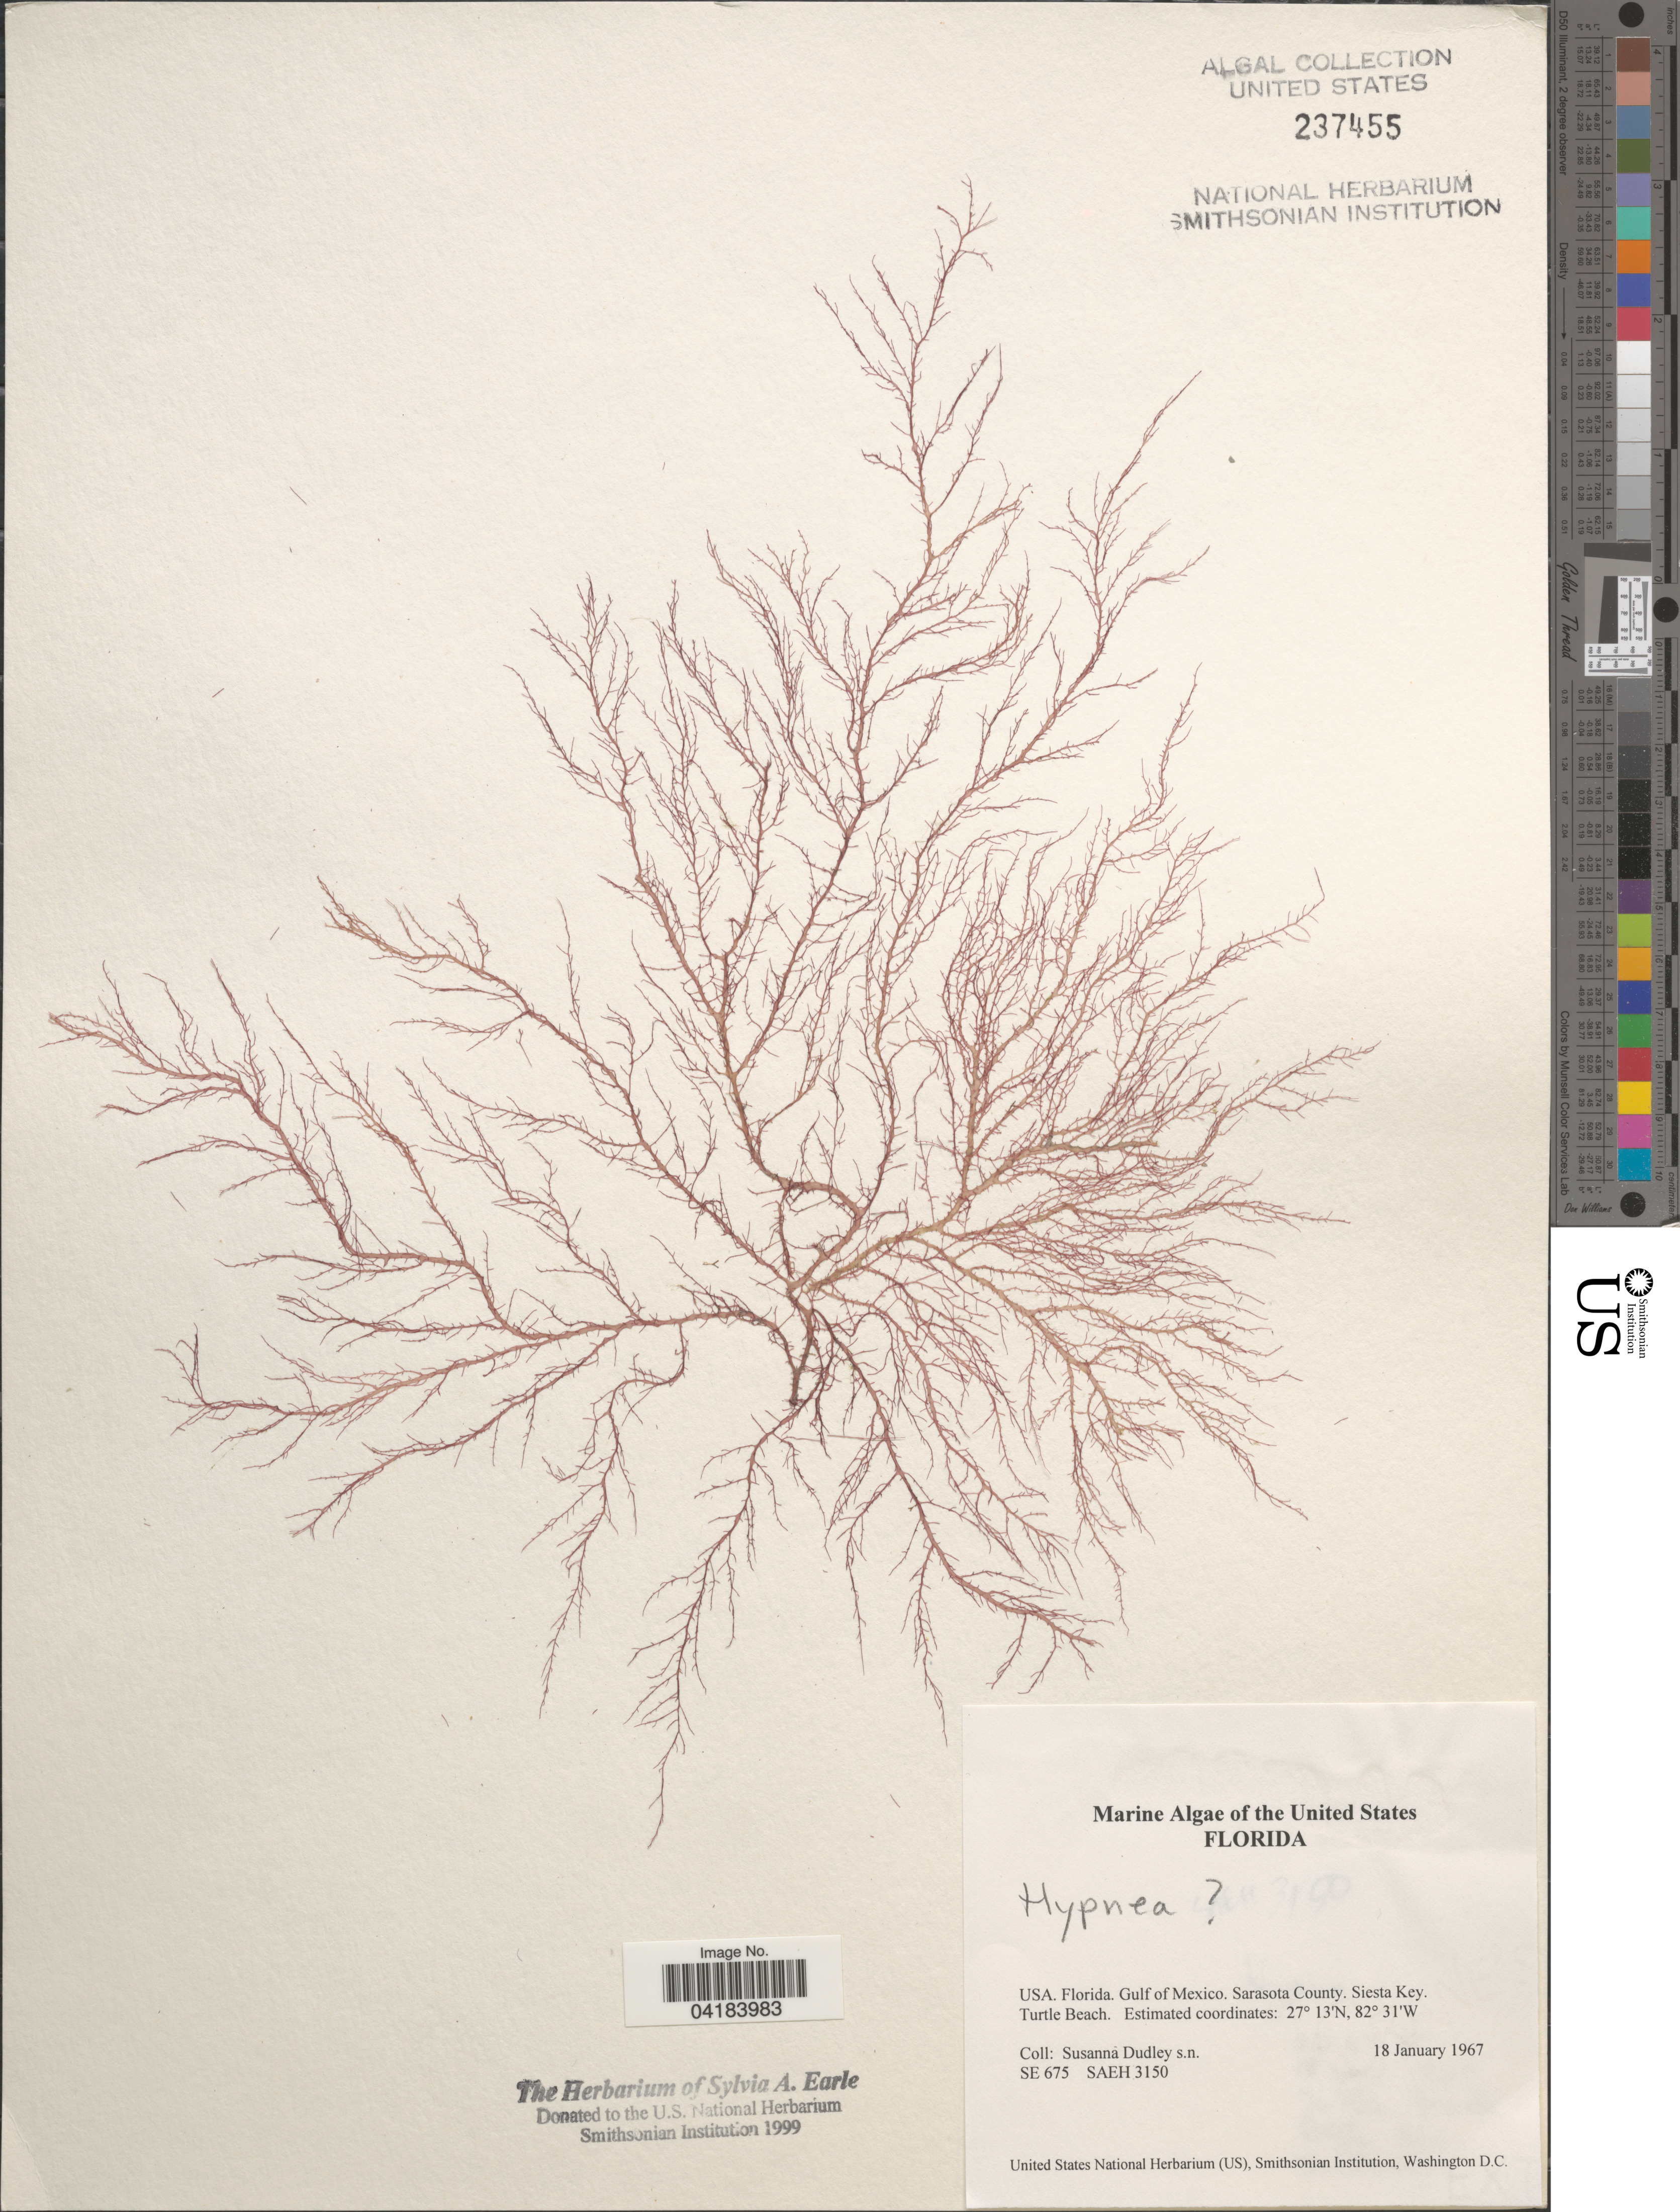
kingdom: Plantae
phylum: Rhodophyta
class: Florideophyceae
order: Gigartinales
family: Cystocloniaceae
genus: Hypnea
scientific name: Hypnea sp.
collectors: S. Dudley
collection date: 1967-01-18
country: United States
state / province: Florida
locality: Gulf of Mexico. Sarasota County. Siesta Key. Turtle Beach.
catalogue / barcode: US 237455